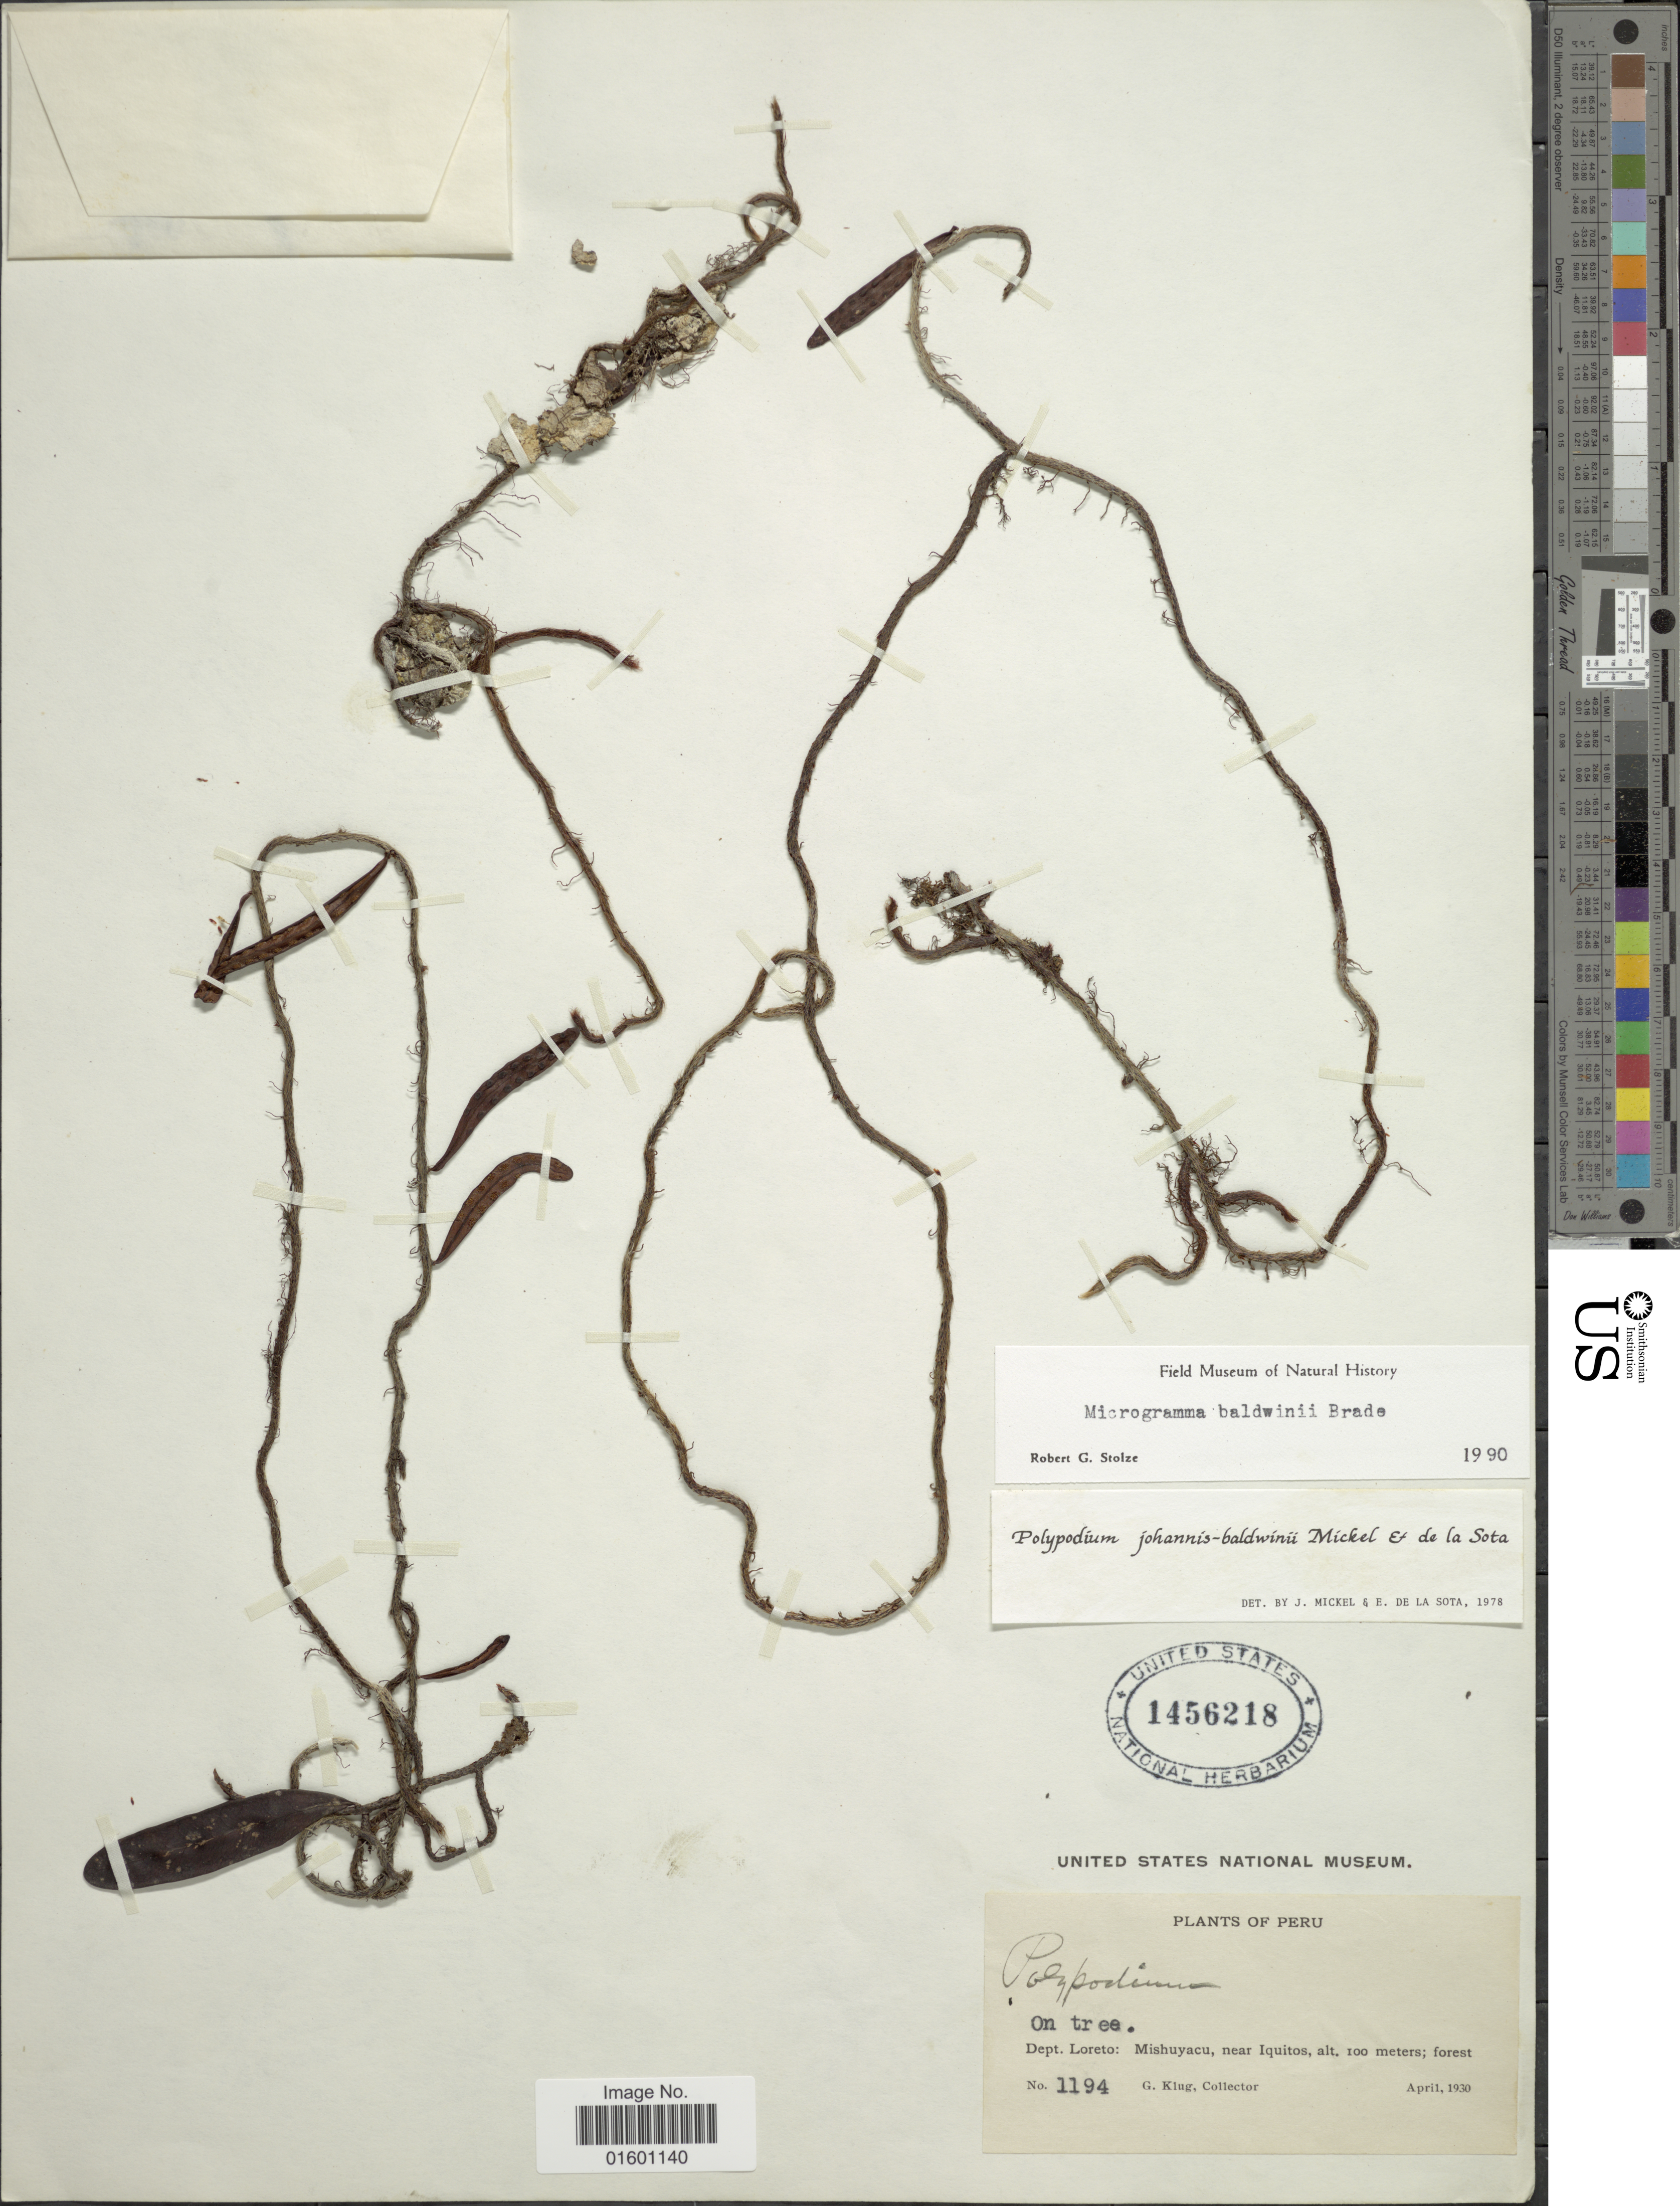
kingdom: Plantae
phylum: Tracheophyta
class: Polypodiopsida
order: Polypodiales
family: Polypodiaceae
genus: Microgramma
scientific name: Microgramma baldwinii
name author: Brade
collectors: G. Klug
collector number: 1194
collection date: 1930-04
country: Peru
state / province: Loreto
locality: Mishuyacu, near Iquitos; forest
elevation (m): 100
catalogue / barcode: US 1456218